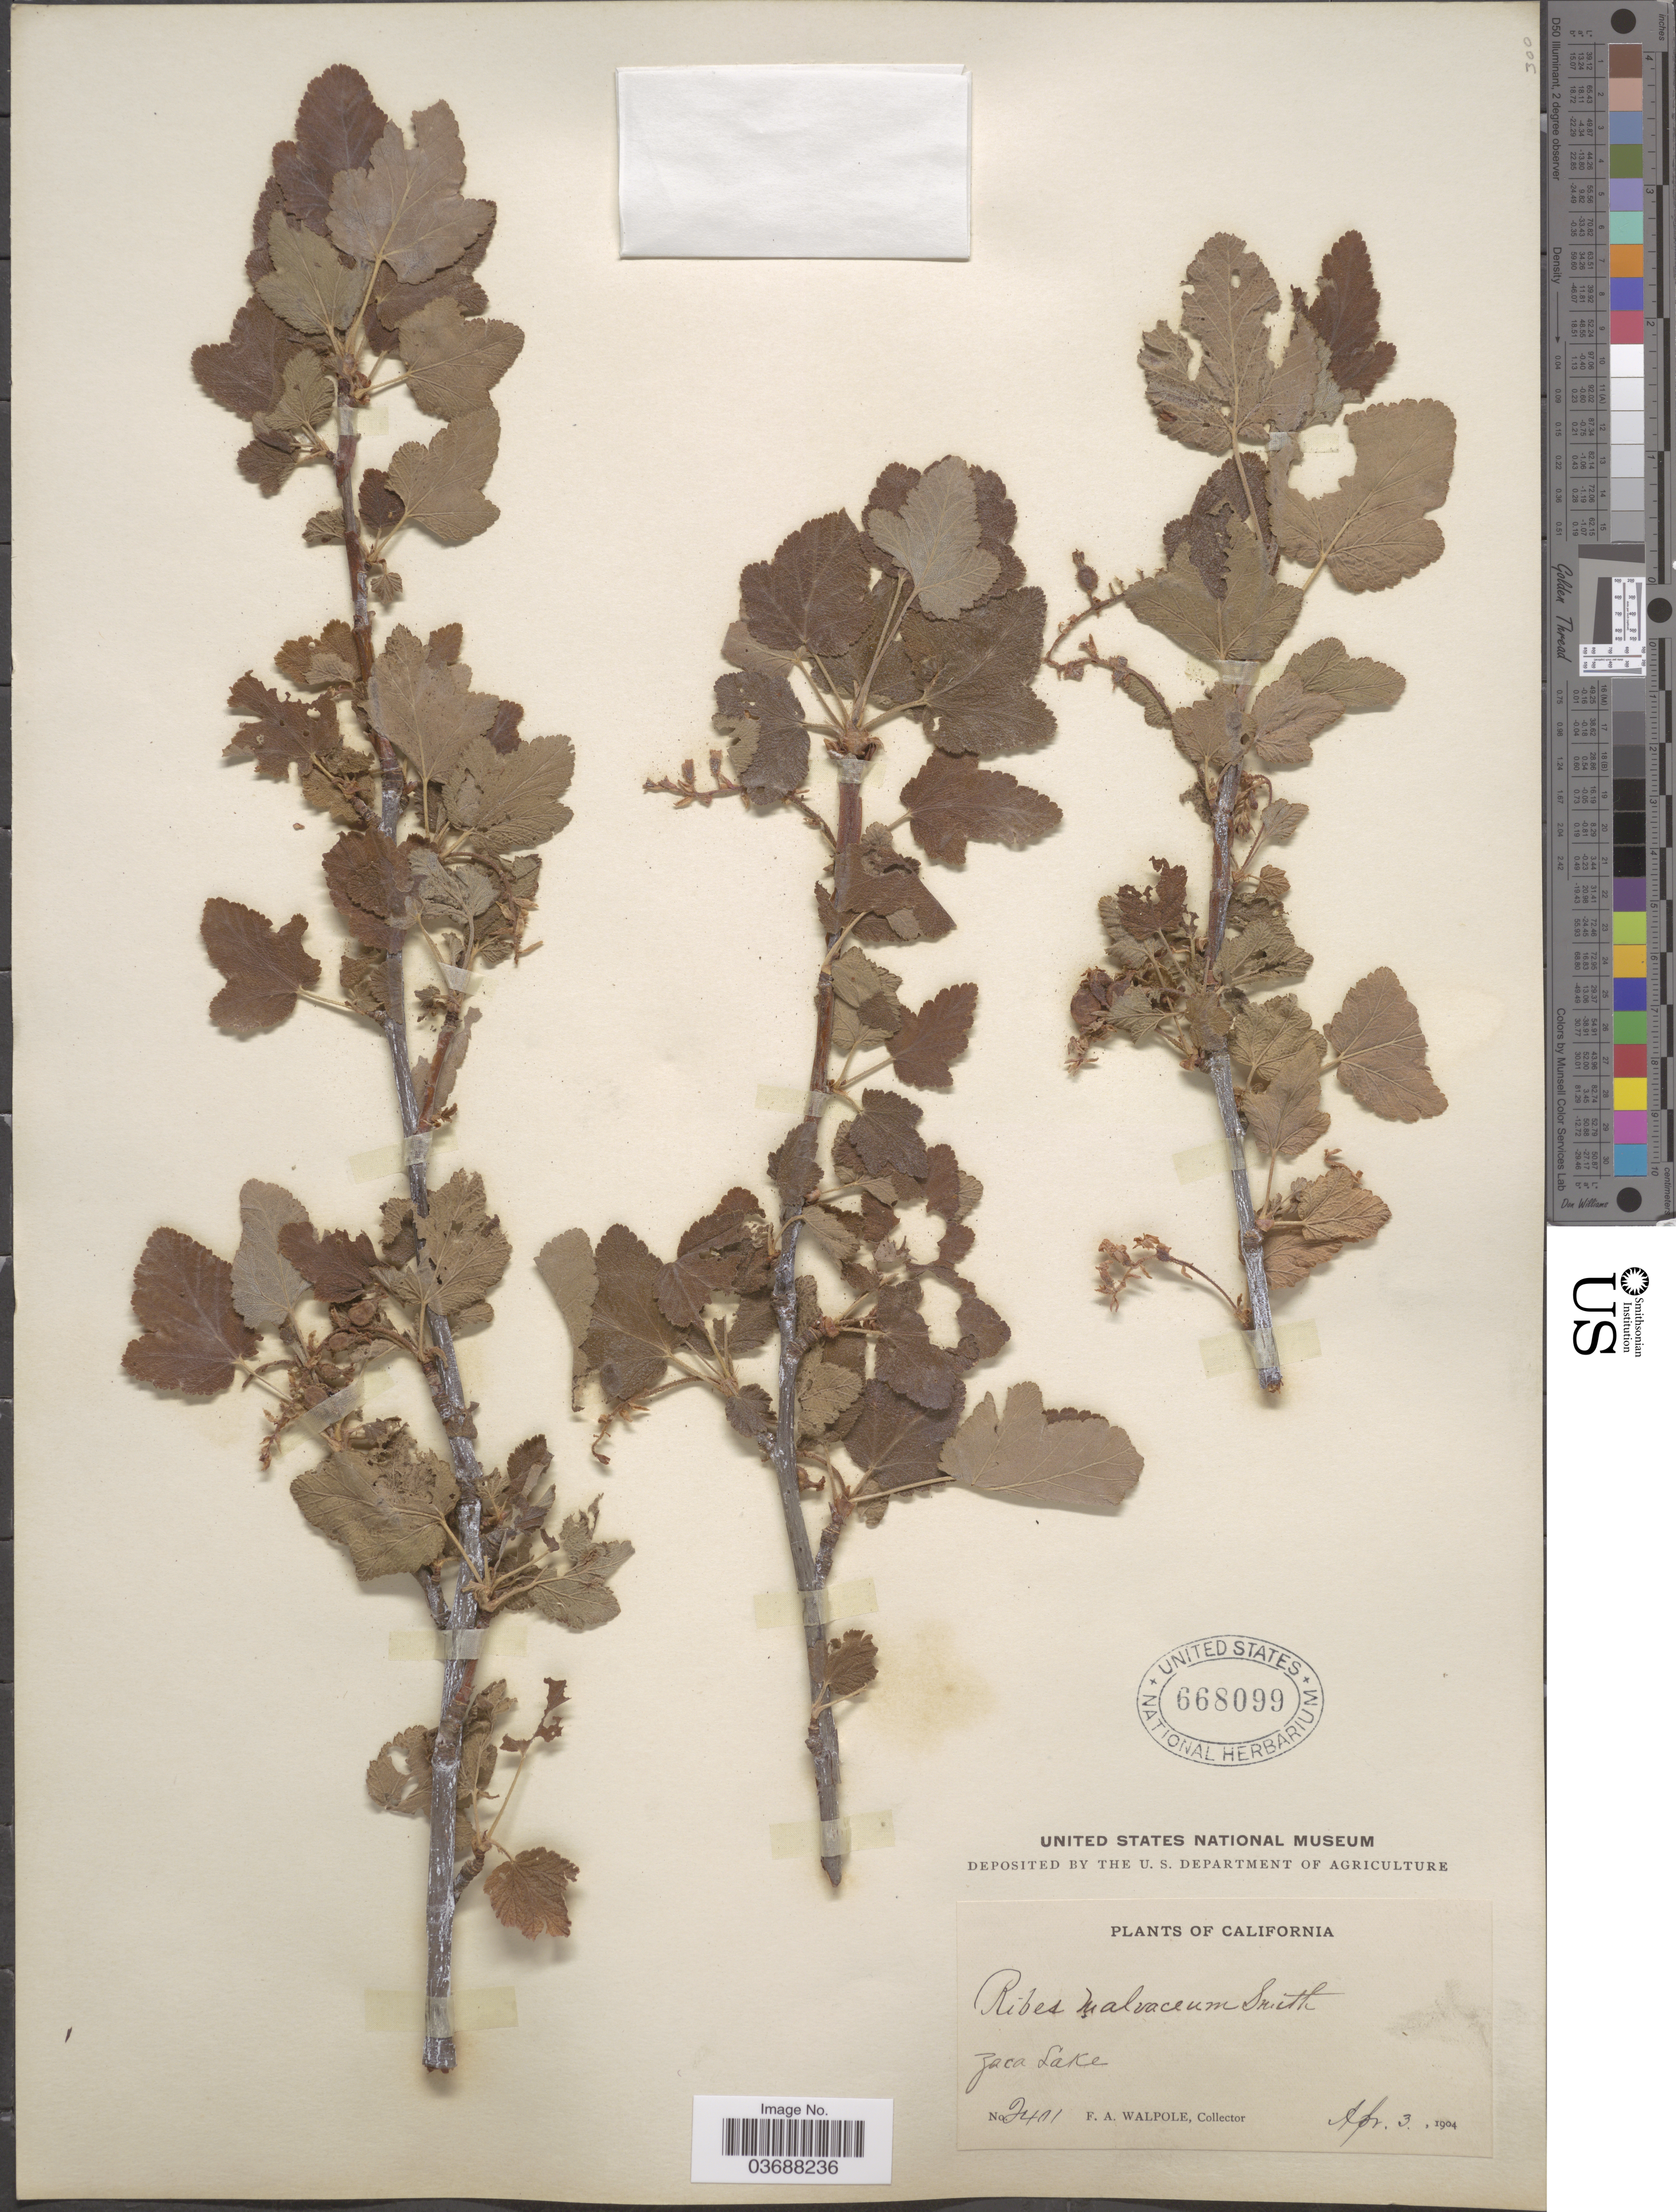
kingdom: Plantae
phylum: Tracheophyta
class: Magnoliopsida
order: Saxifragales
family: Grossulariaceae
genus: Ribes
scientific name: Ribes malvaceum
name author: Sm.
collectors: F. Walpole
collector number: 2401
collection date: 1904-04-03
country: United States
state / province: California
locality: Zaca Lake.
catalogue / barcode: US 668099